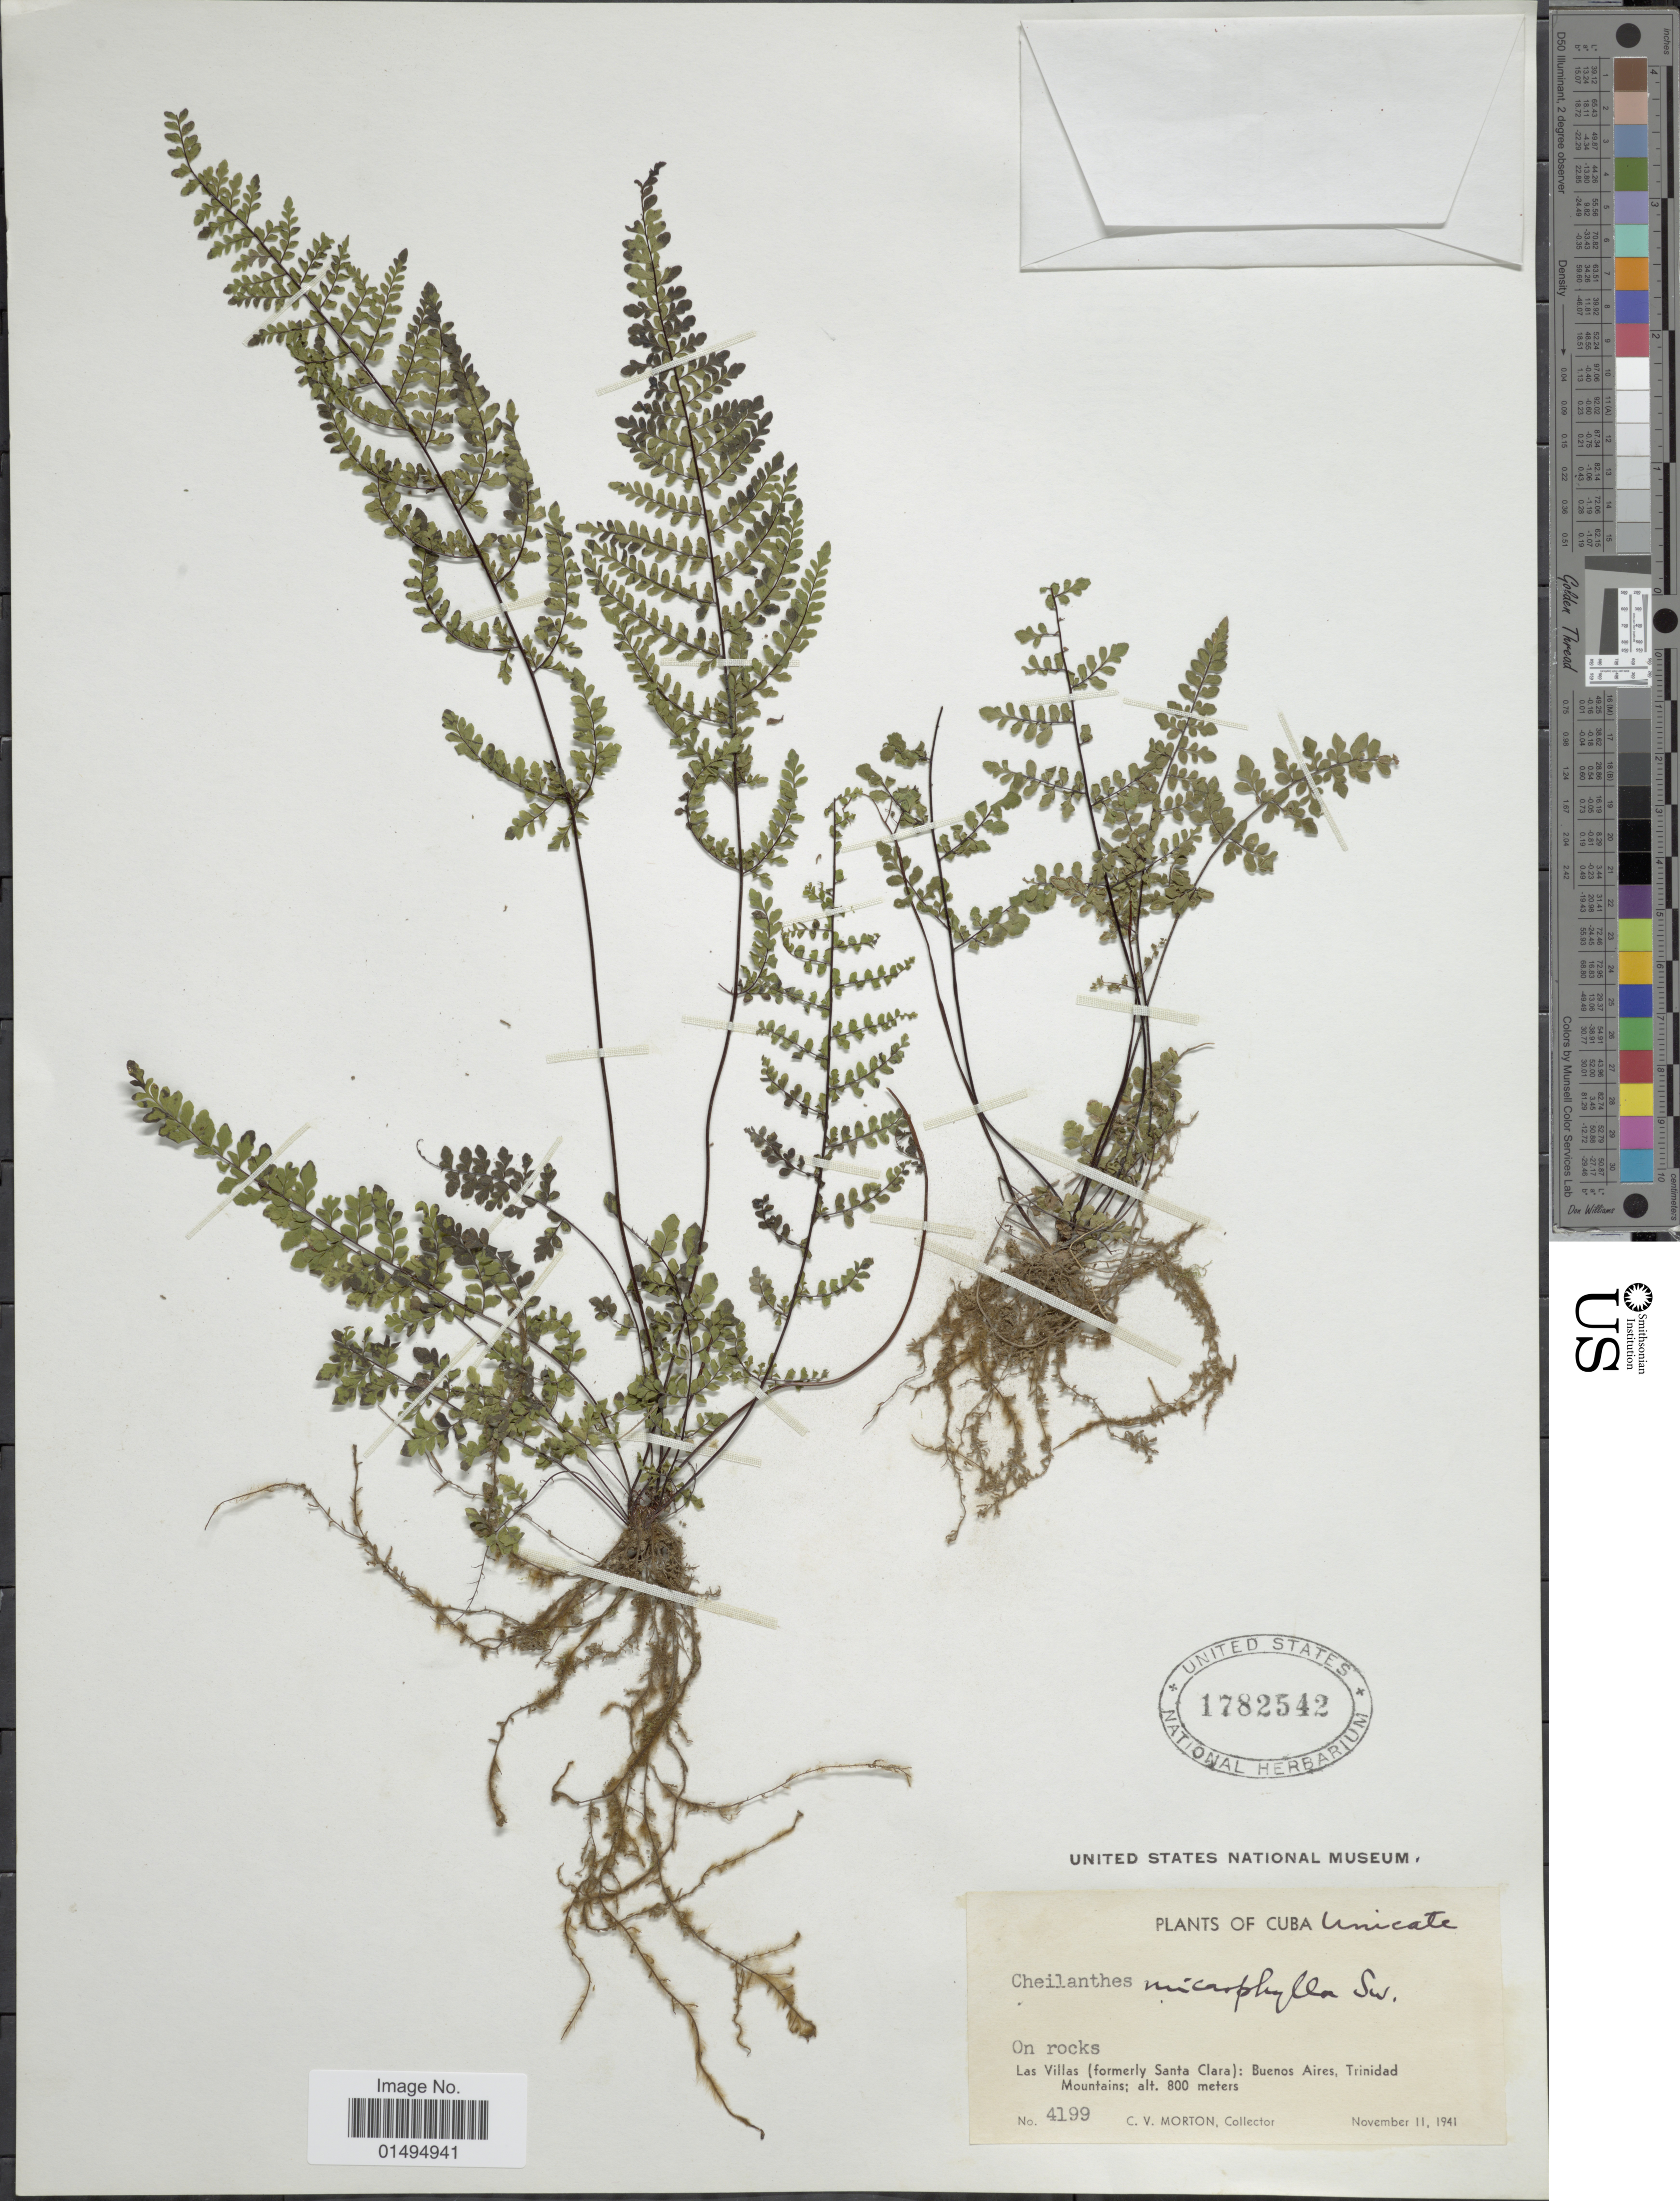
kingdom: Plantae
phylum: Tracheophyta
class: Polypodiopsida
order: Polypodiales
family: Pteridaceae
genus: Myriopteris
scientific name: Myriopteris microphylla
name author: (Sw.) Grusz & Windham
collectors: C. V. Morton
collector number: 4199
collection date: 1941-11-11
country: Cuba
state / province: Las Villas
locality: Las Villas (Formerly Santa Clara): Buenos Aires, Trinidad Mountains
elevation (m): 800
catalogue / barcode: US 1782542